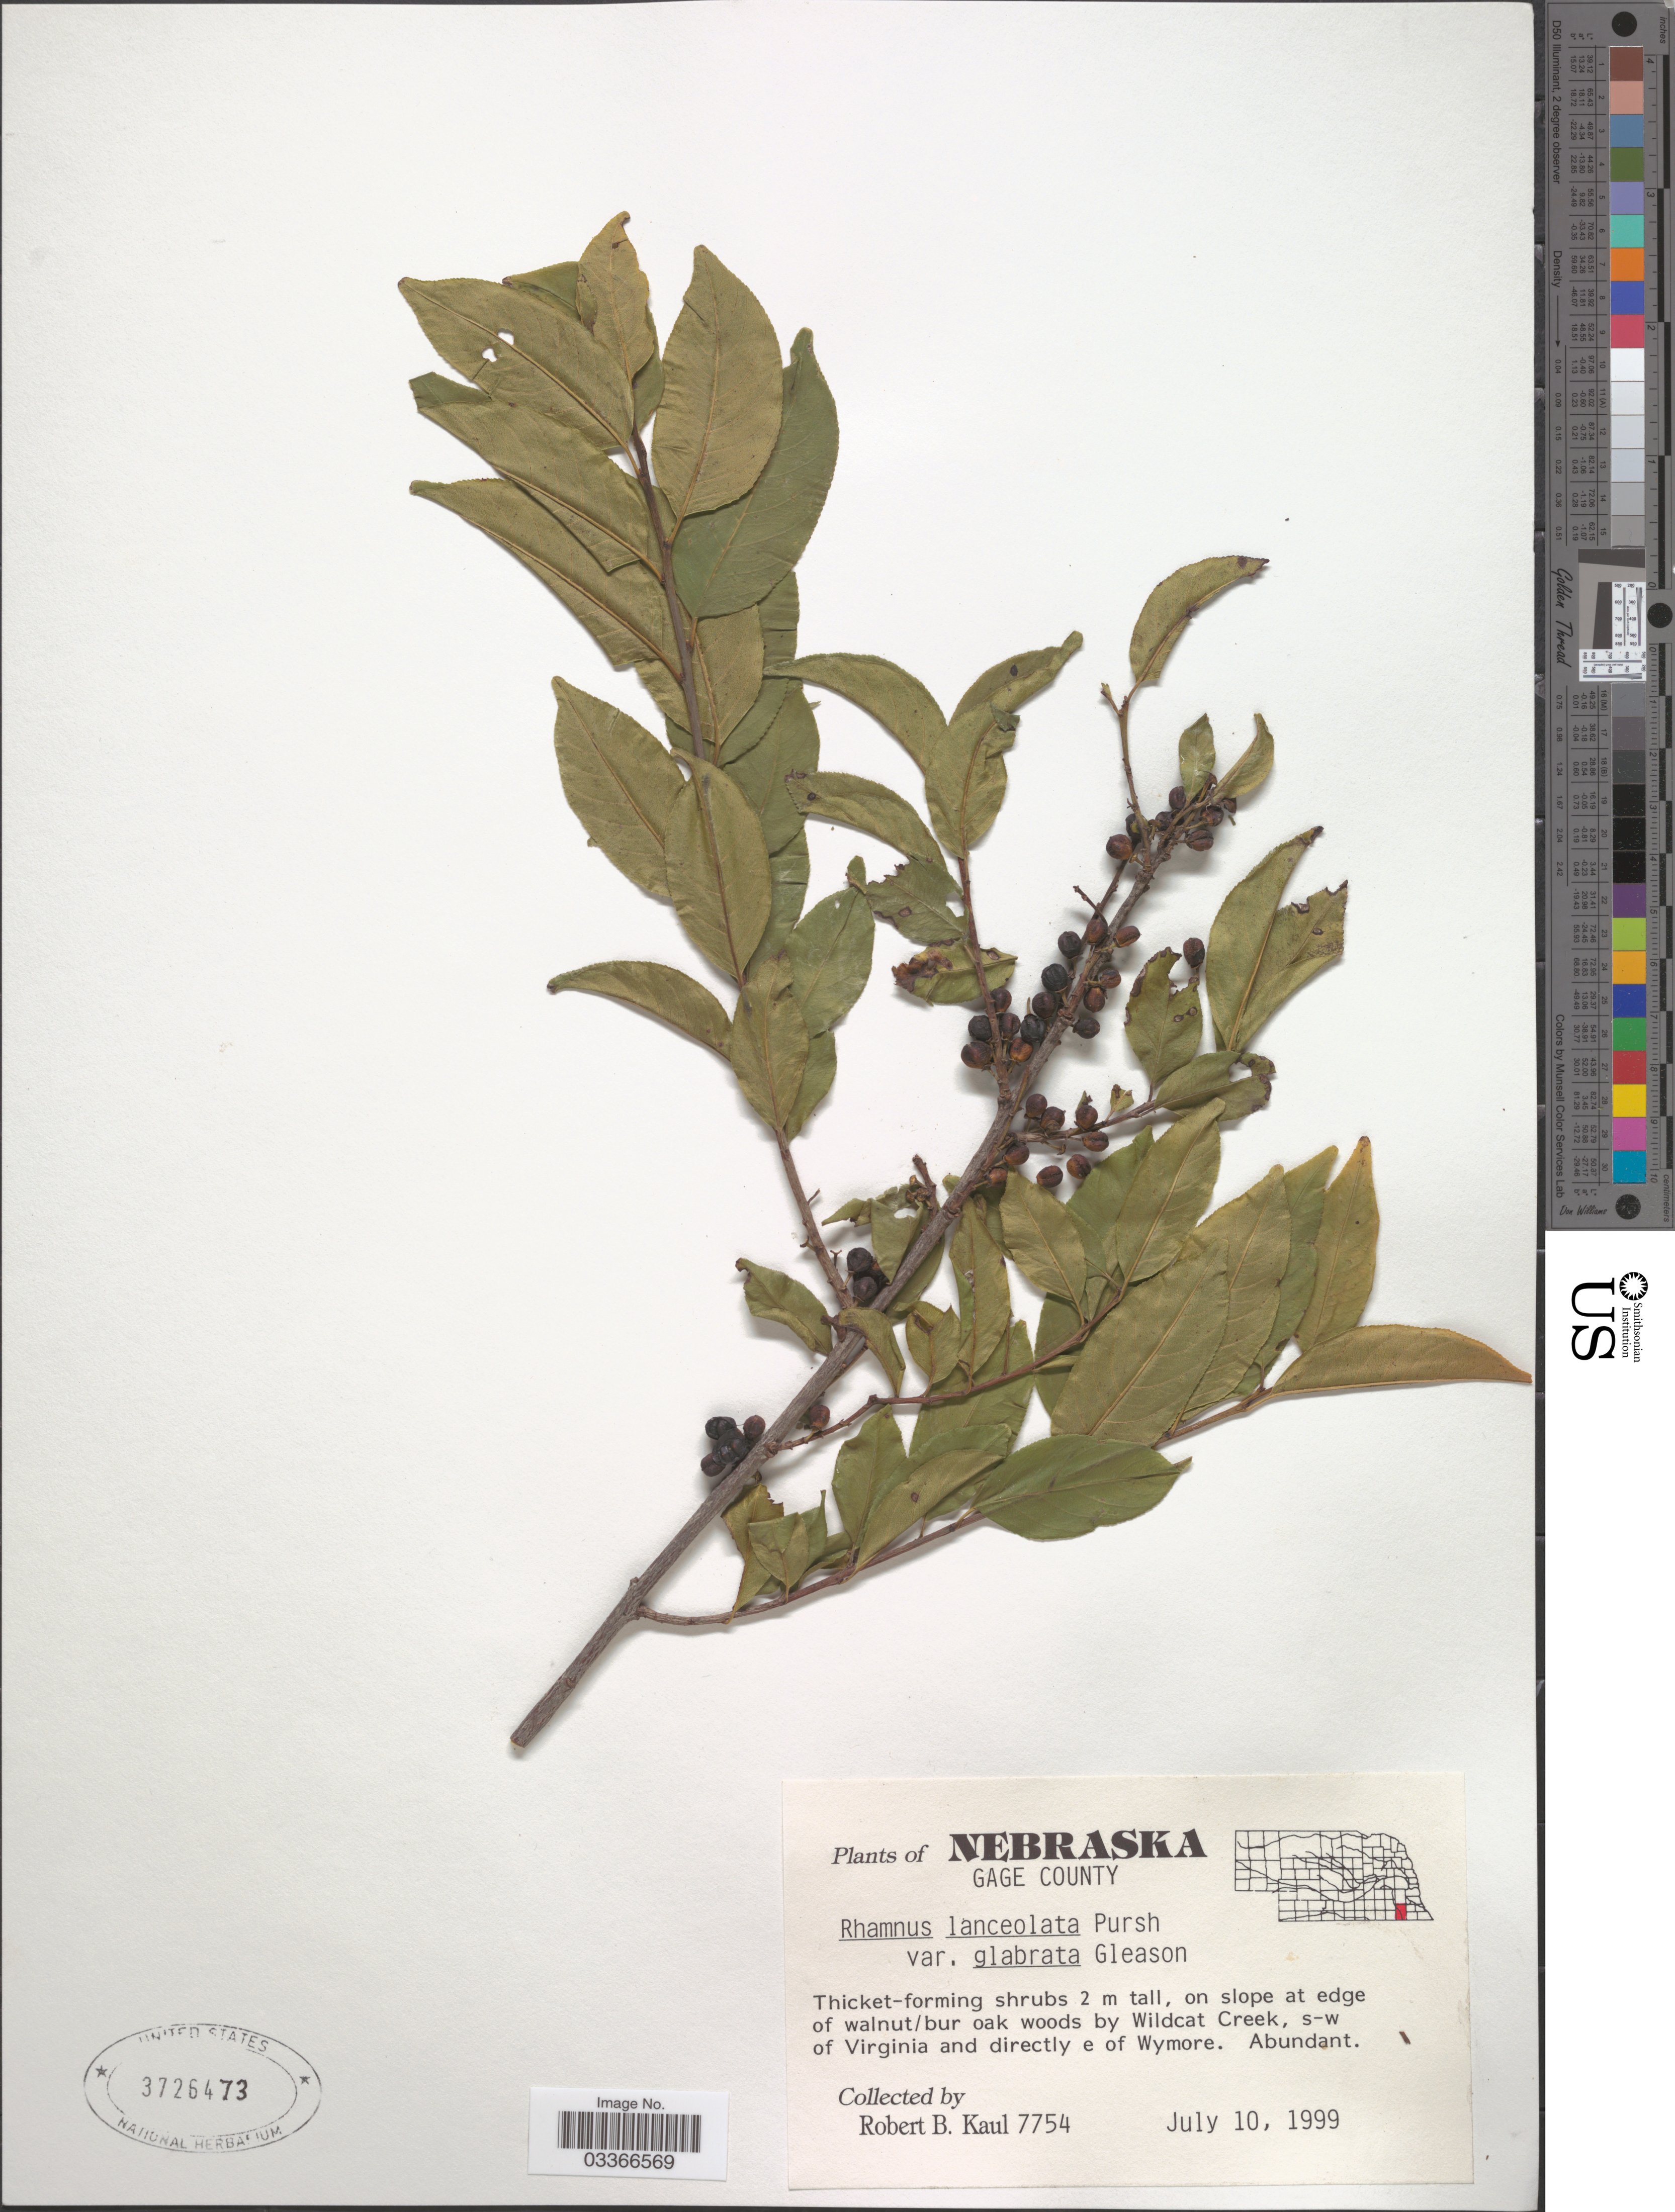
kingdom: Plantae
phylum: Tracheophyta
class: Magnoliopsida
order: Rosales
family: Rhamnaceae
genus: Rhamnus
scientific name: Rhamnus lanceolata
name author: Pursh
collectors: R. Kaul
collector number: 7754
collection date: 1999-07-10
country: United States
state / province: Nebraska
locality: Gage County. By Wildcat Creek, s-w of Virginia and directly e of Wymore.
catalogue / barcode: US 3726473